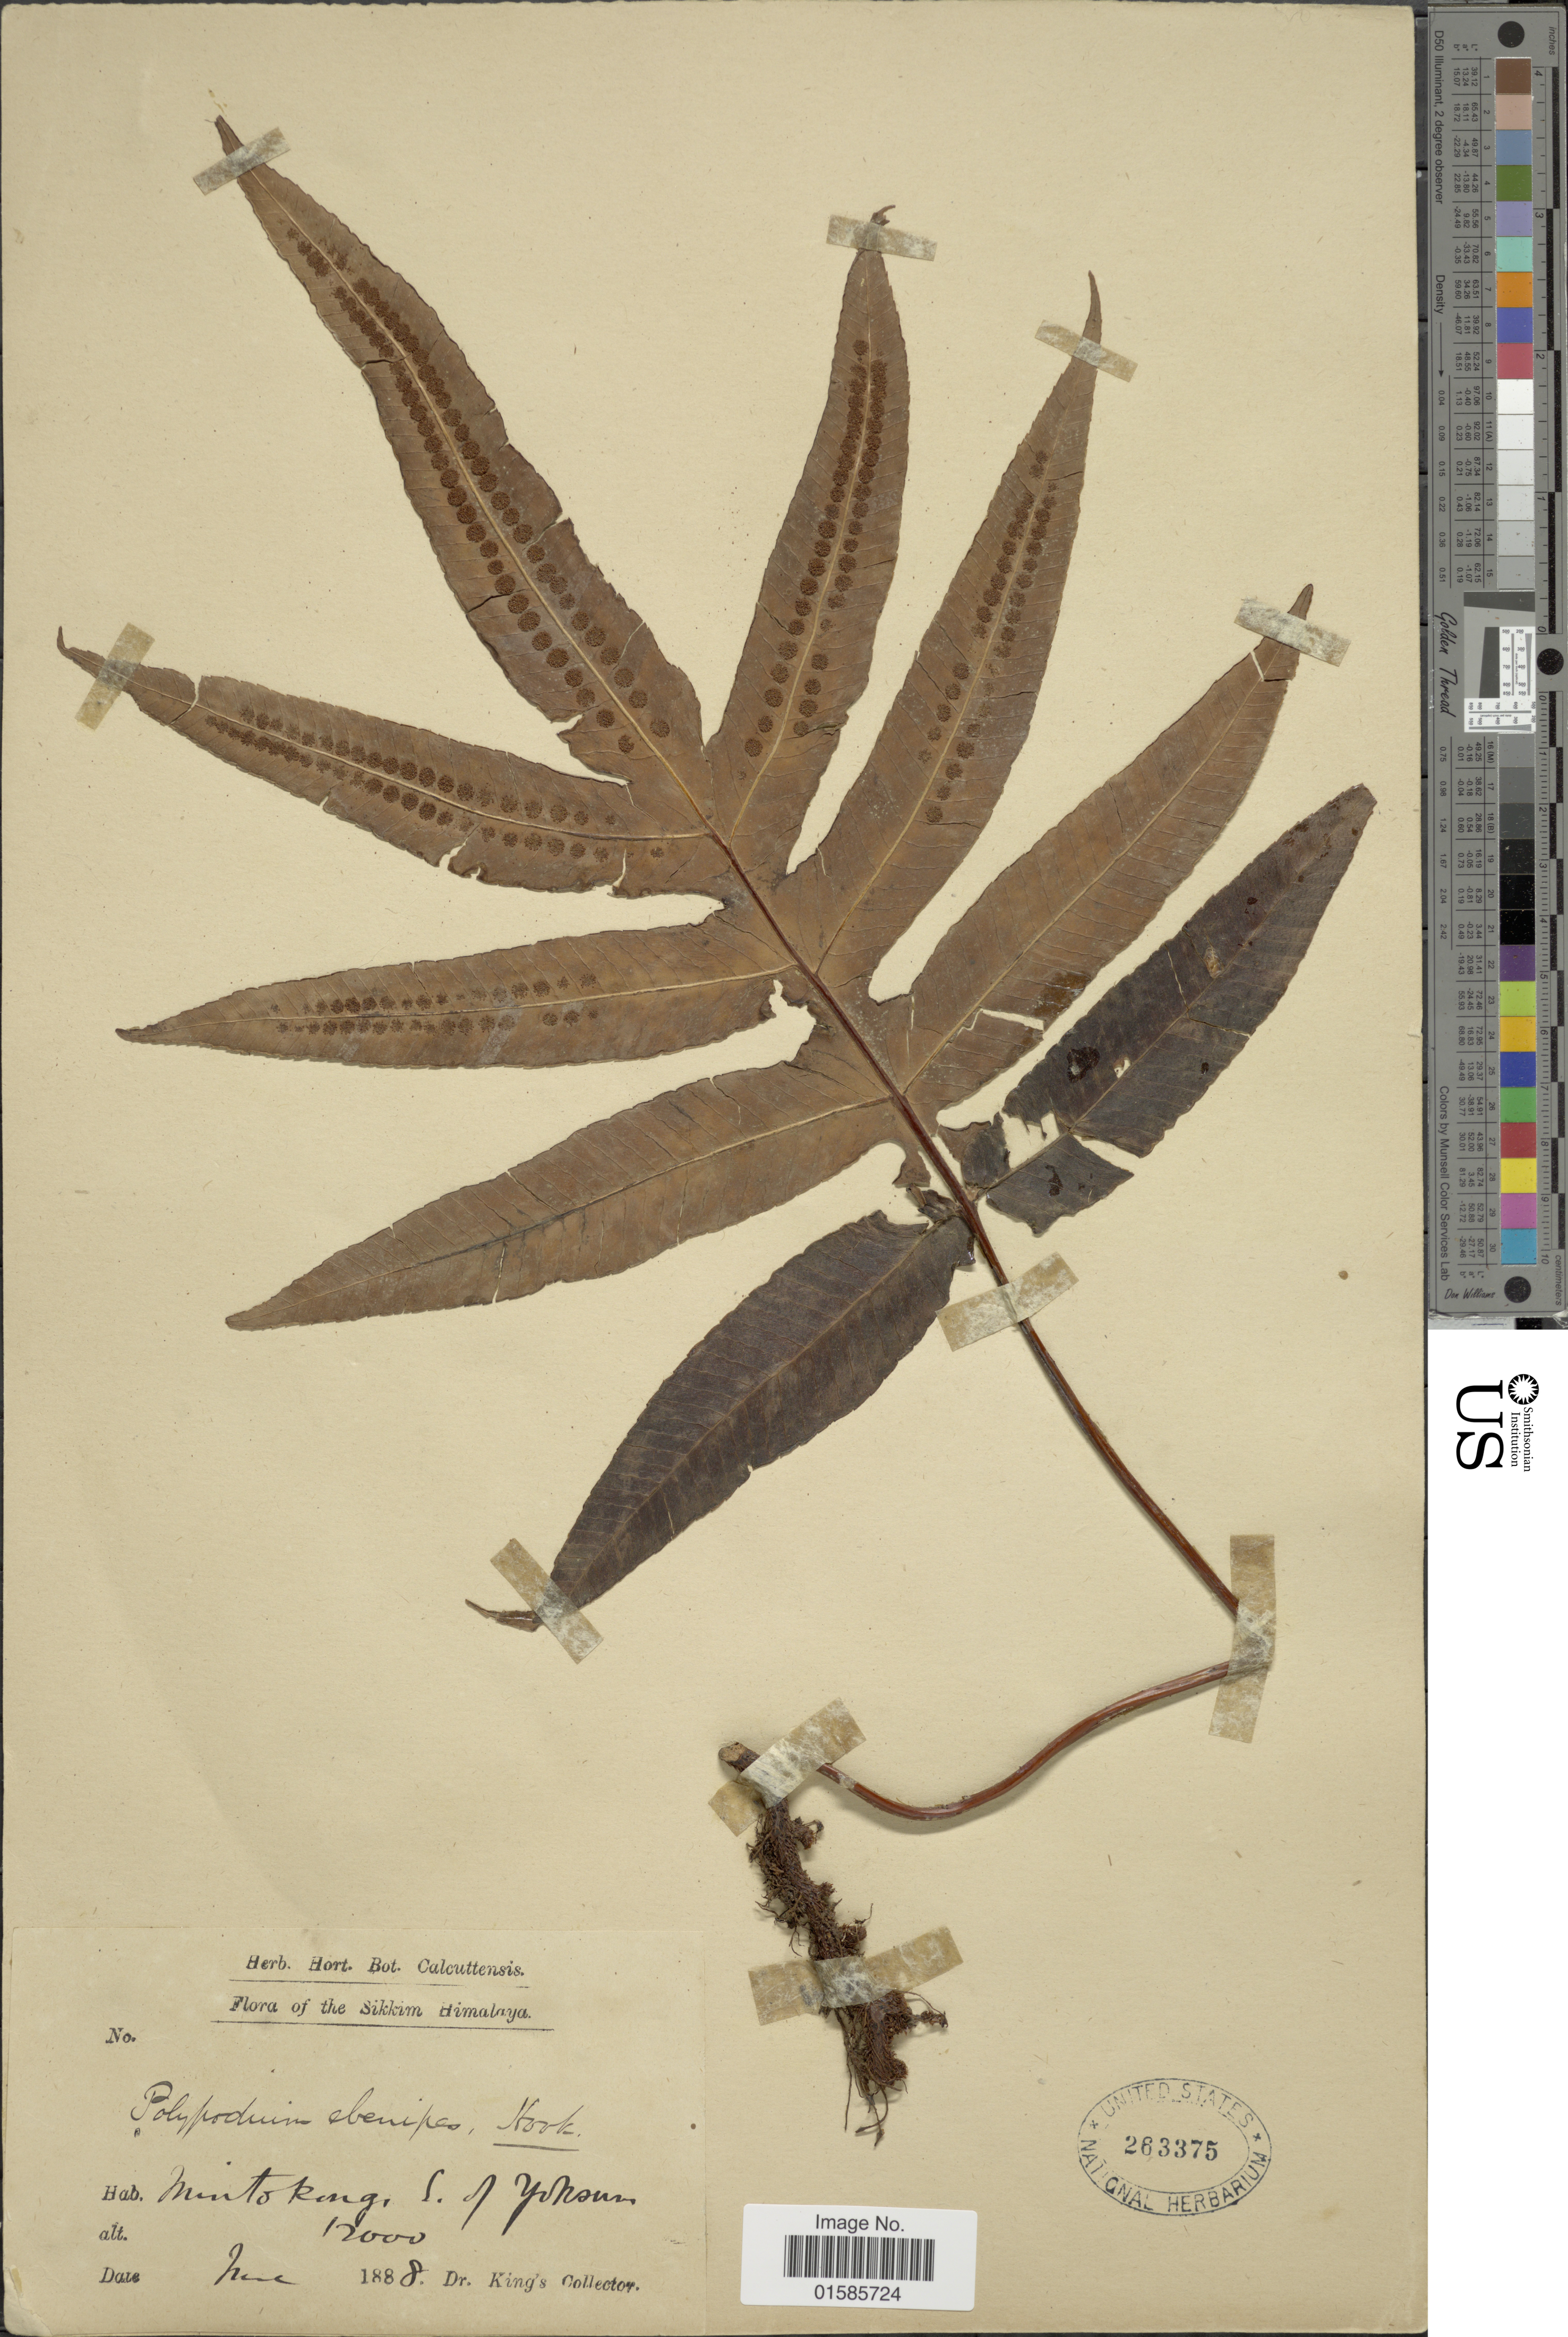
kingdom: Plantae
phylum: Tracheophyta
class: Polypodiopsida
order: Polypodiales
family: Polypodiaceae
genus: Microsorum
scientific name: Microsorum ebenipes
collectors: Dr. King's collector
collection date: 1888-06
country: India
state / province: Sikkim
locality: The Sikkim Himalaya, Minto Rong, S of Yuksom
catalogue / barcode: US 263375